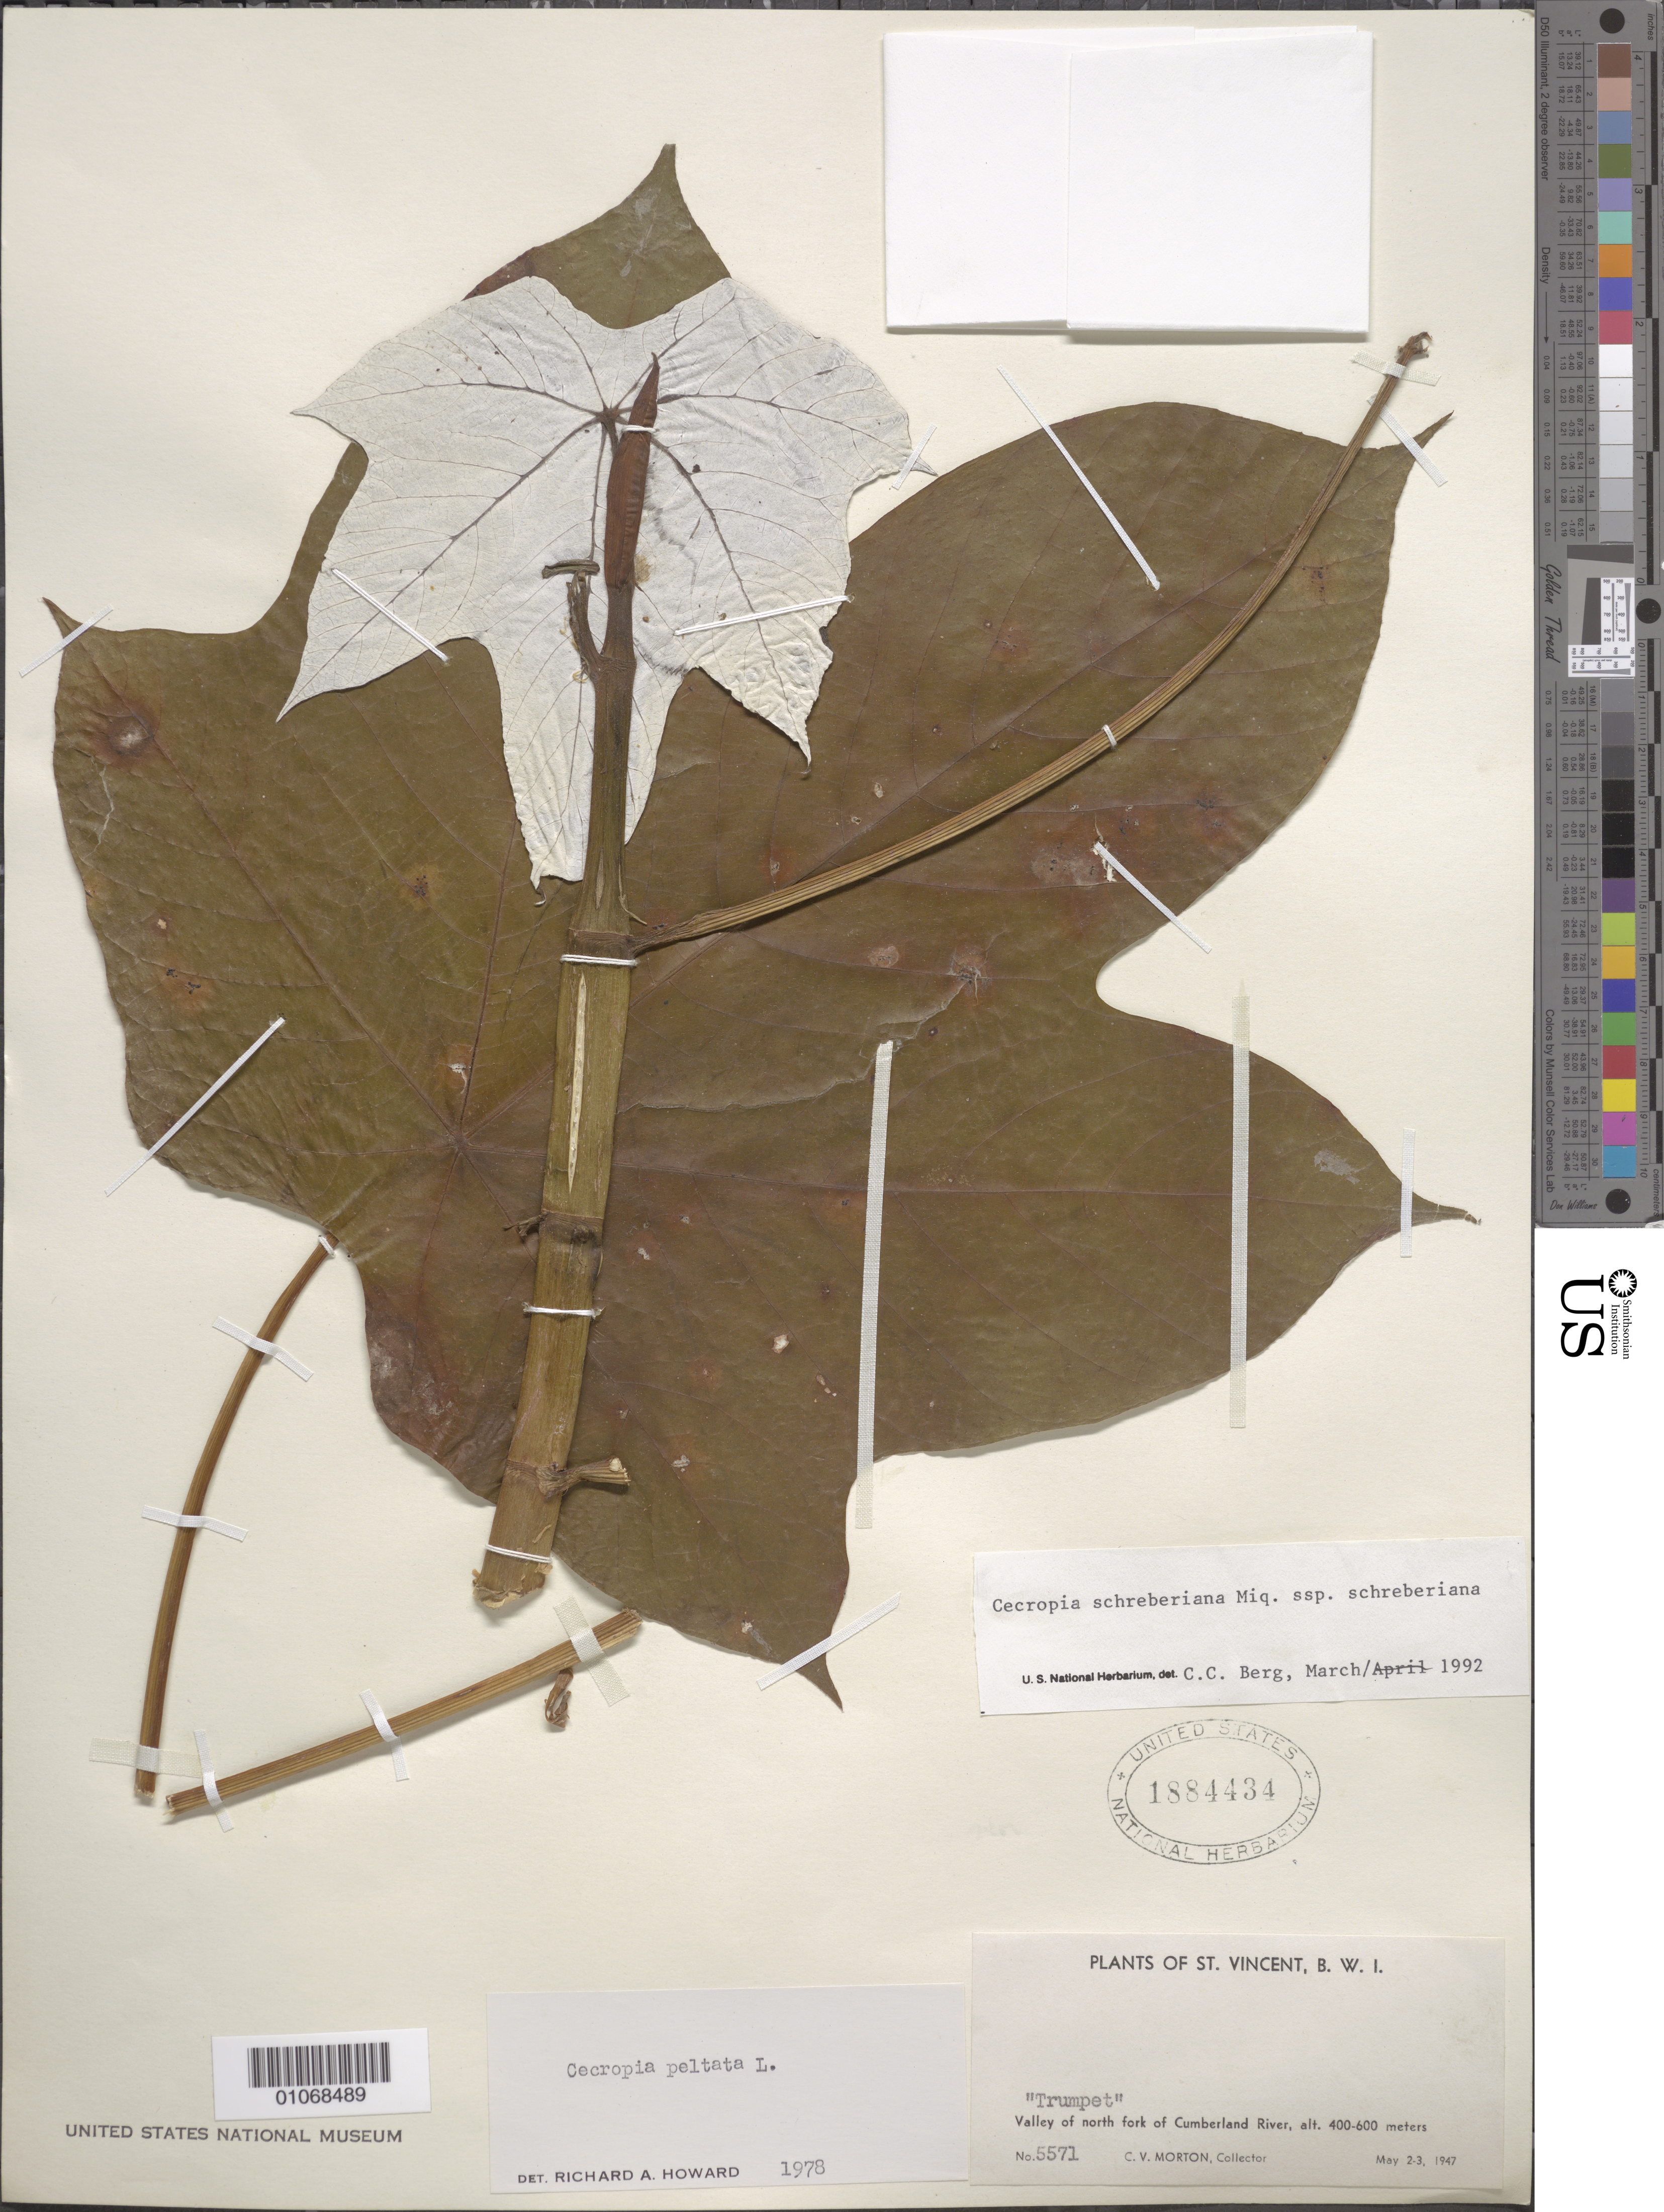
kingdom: Plantae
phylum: Tracheophyta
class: Magnoliopsida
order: Rosales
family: Urticaceae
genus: Cecropia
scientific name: Cecropia schreberiana subsp. schreberiana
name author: Miq.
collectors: C. V. Morton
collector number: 5571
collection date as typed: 02 May 1947 to 03 May 1947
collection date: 1947-05-02/1947-05-03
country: St. Vincent - Grenadines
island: St. Vincent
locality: Valley of north fork of Cumberland river.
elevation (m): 400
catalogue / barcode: US 1884434